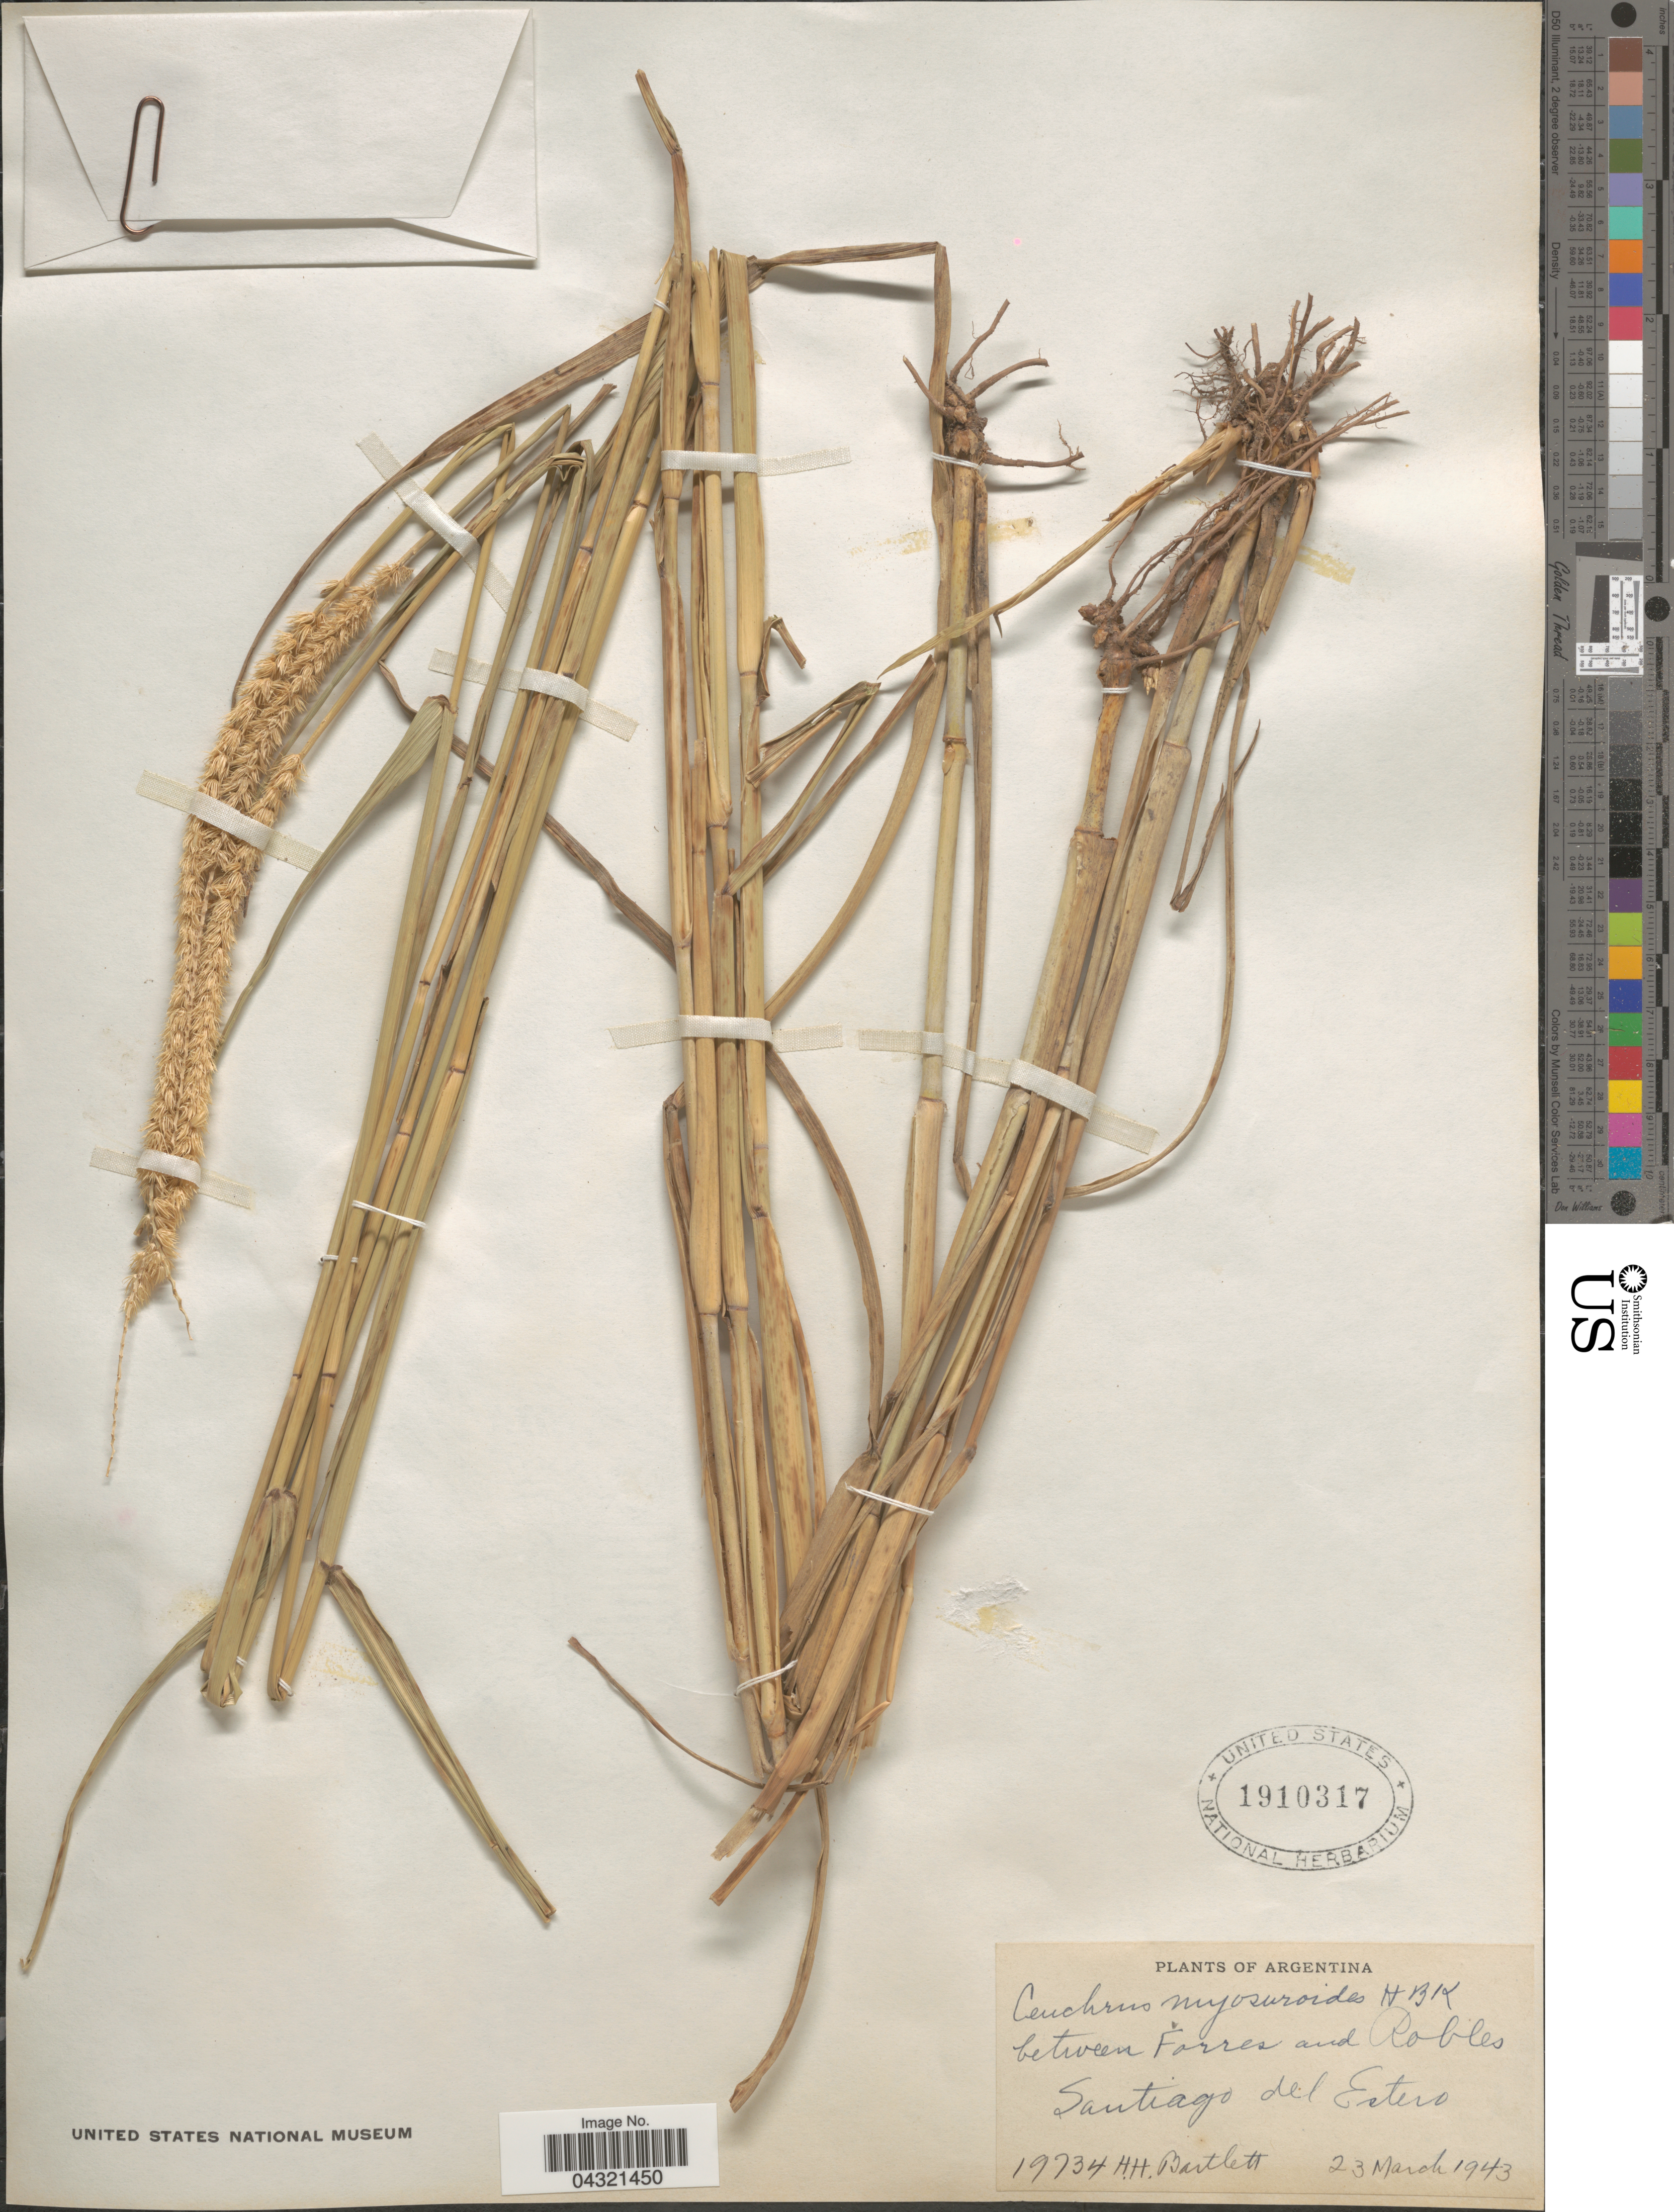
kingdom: Plantae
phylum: Tracheophyta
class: Liliopsida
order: Poales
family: Poaceae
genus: Cenchrus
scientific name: Cenchrus myosuroides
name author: Kunth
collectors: H. H. Bartlett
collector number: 19734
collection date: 1943-03-23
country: Argentina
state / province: Santiago del Estero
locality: Between Forres and Robles.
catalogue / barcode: US 1910317